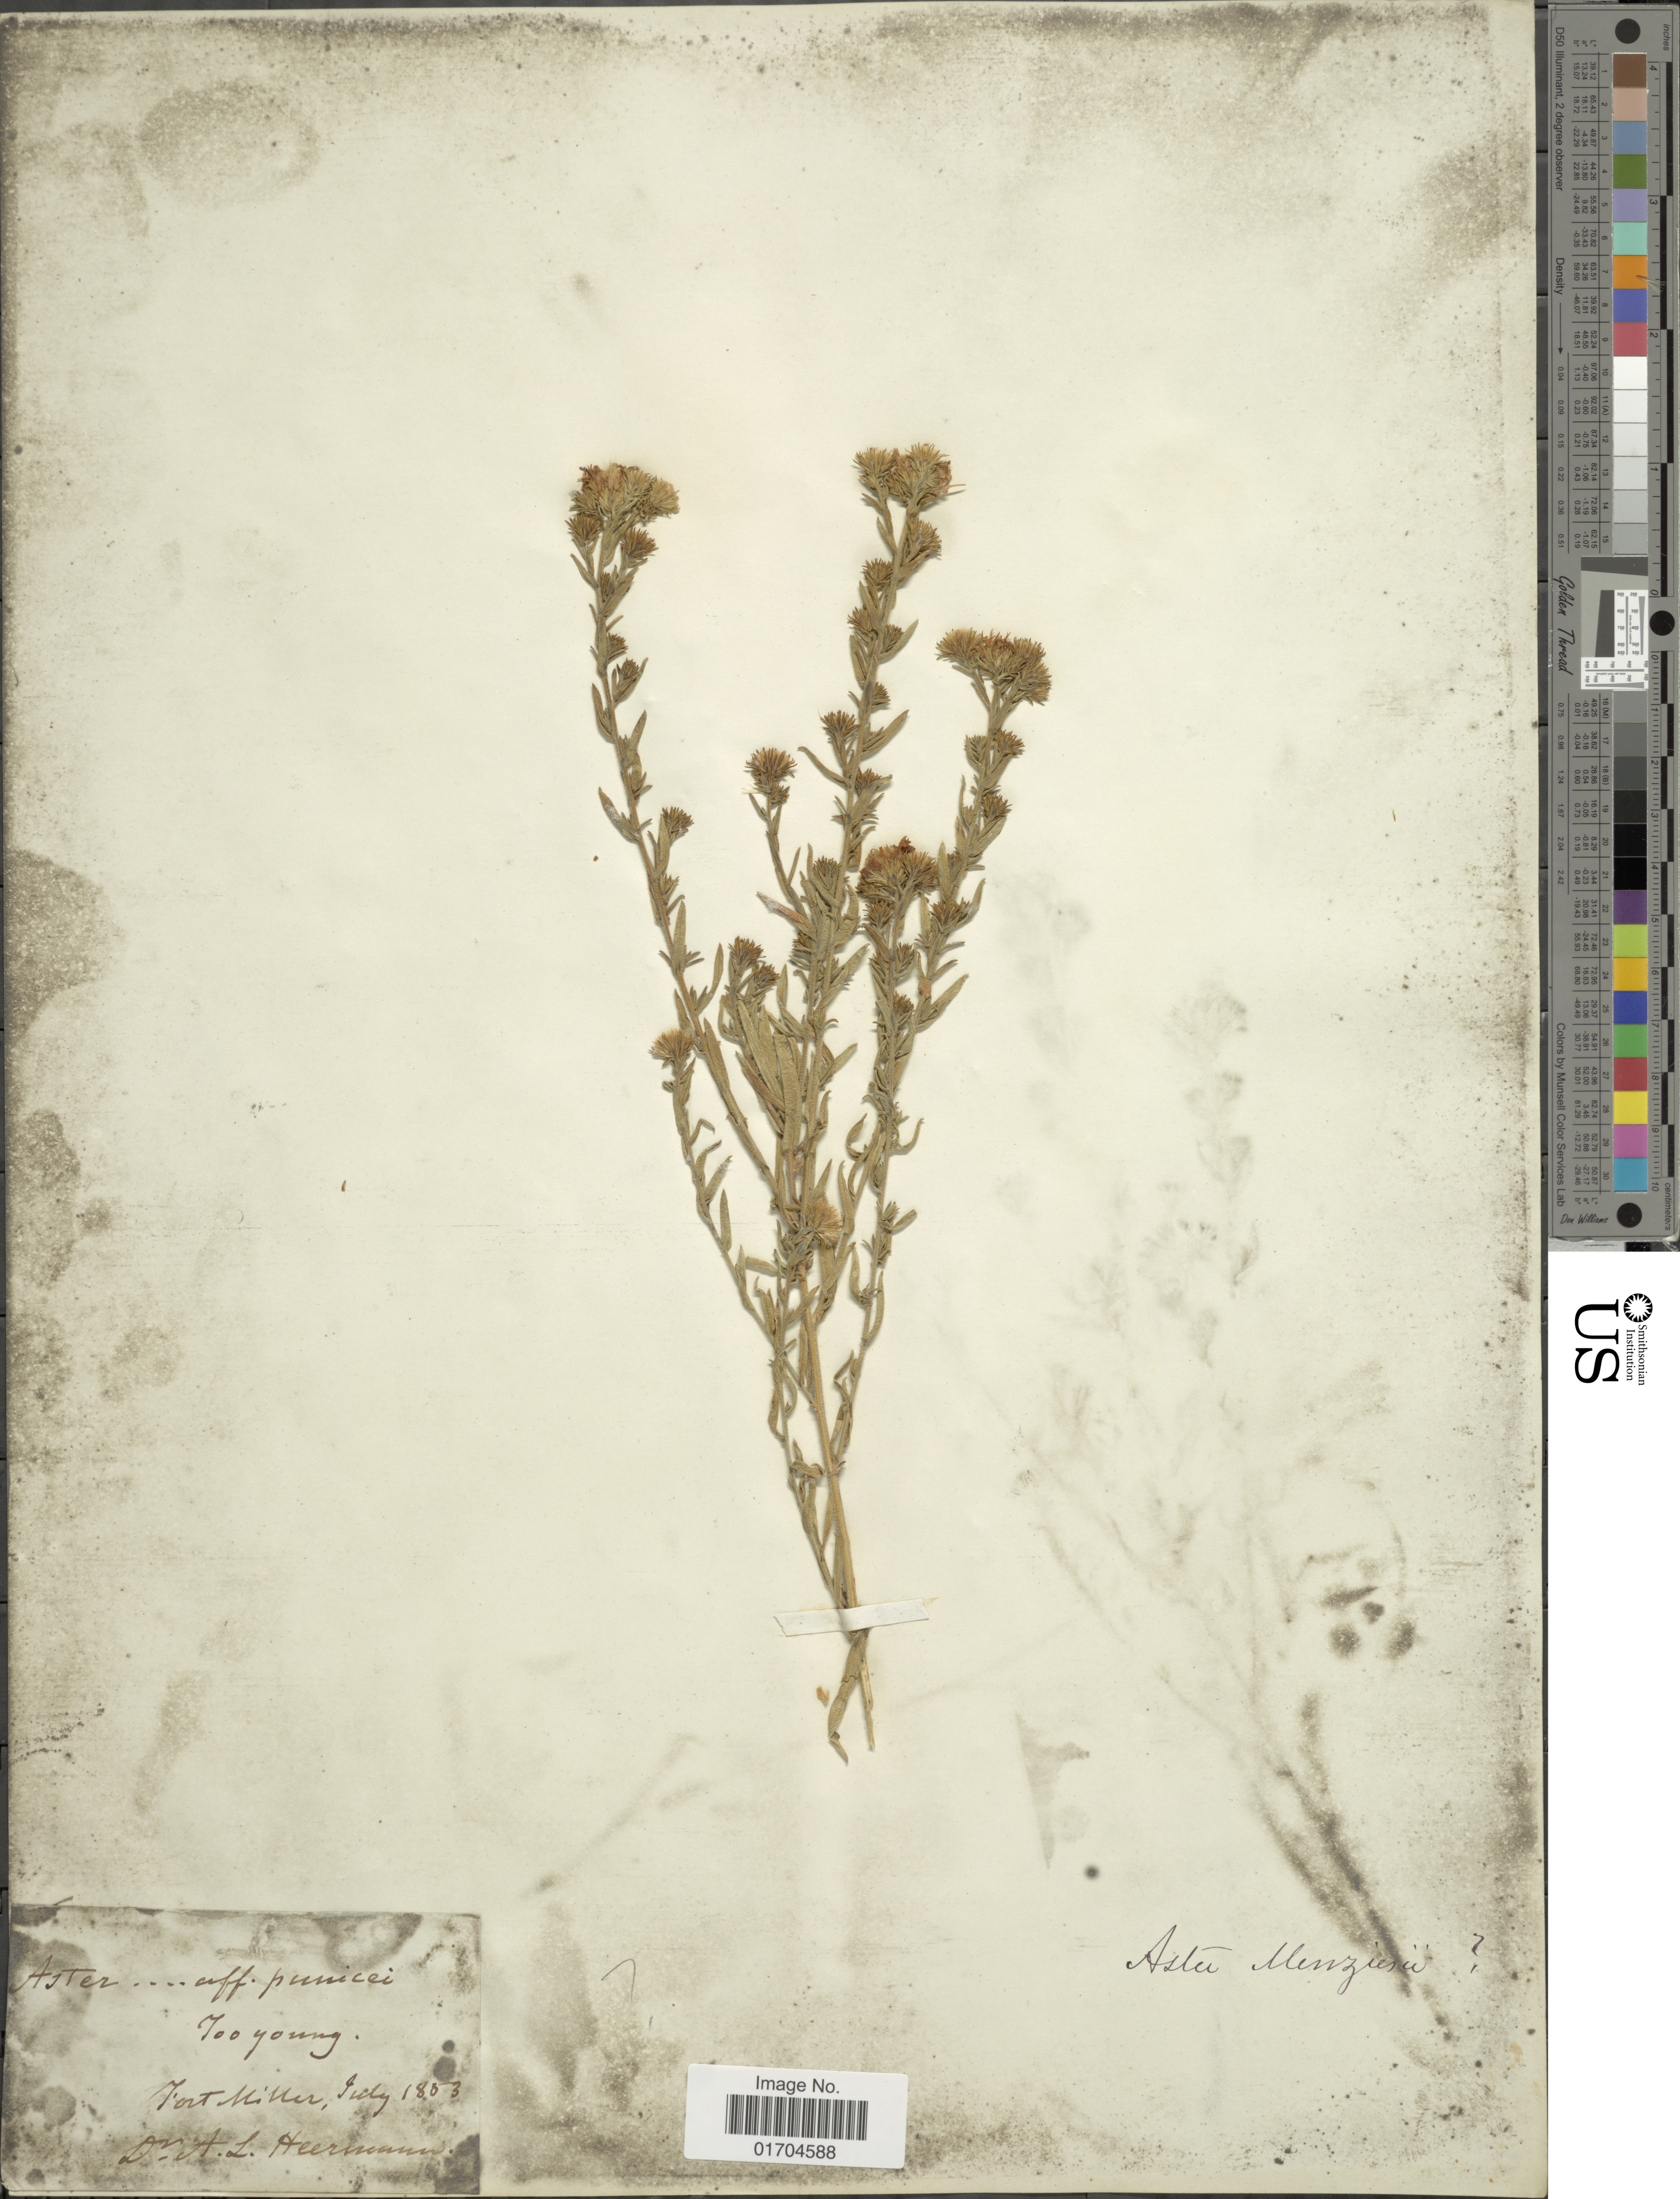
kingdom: Plantae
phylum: Tracheophyta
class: Magnoliopsida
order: Asterales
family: Asteraceae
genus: Symphyotrichum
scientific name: Symphyotrichum sp.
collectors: A. Heermann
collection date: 1853-07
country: United States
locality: Fort Miller.